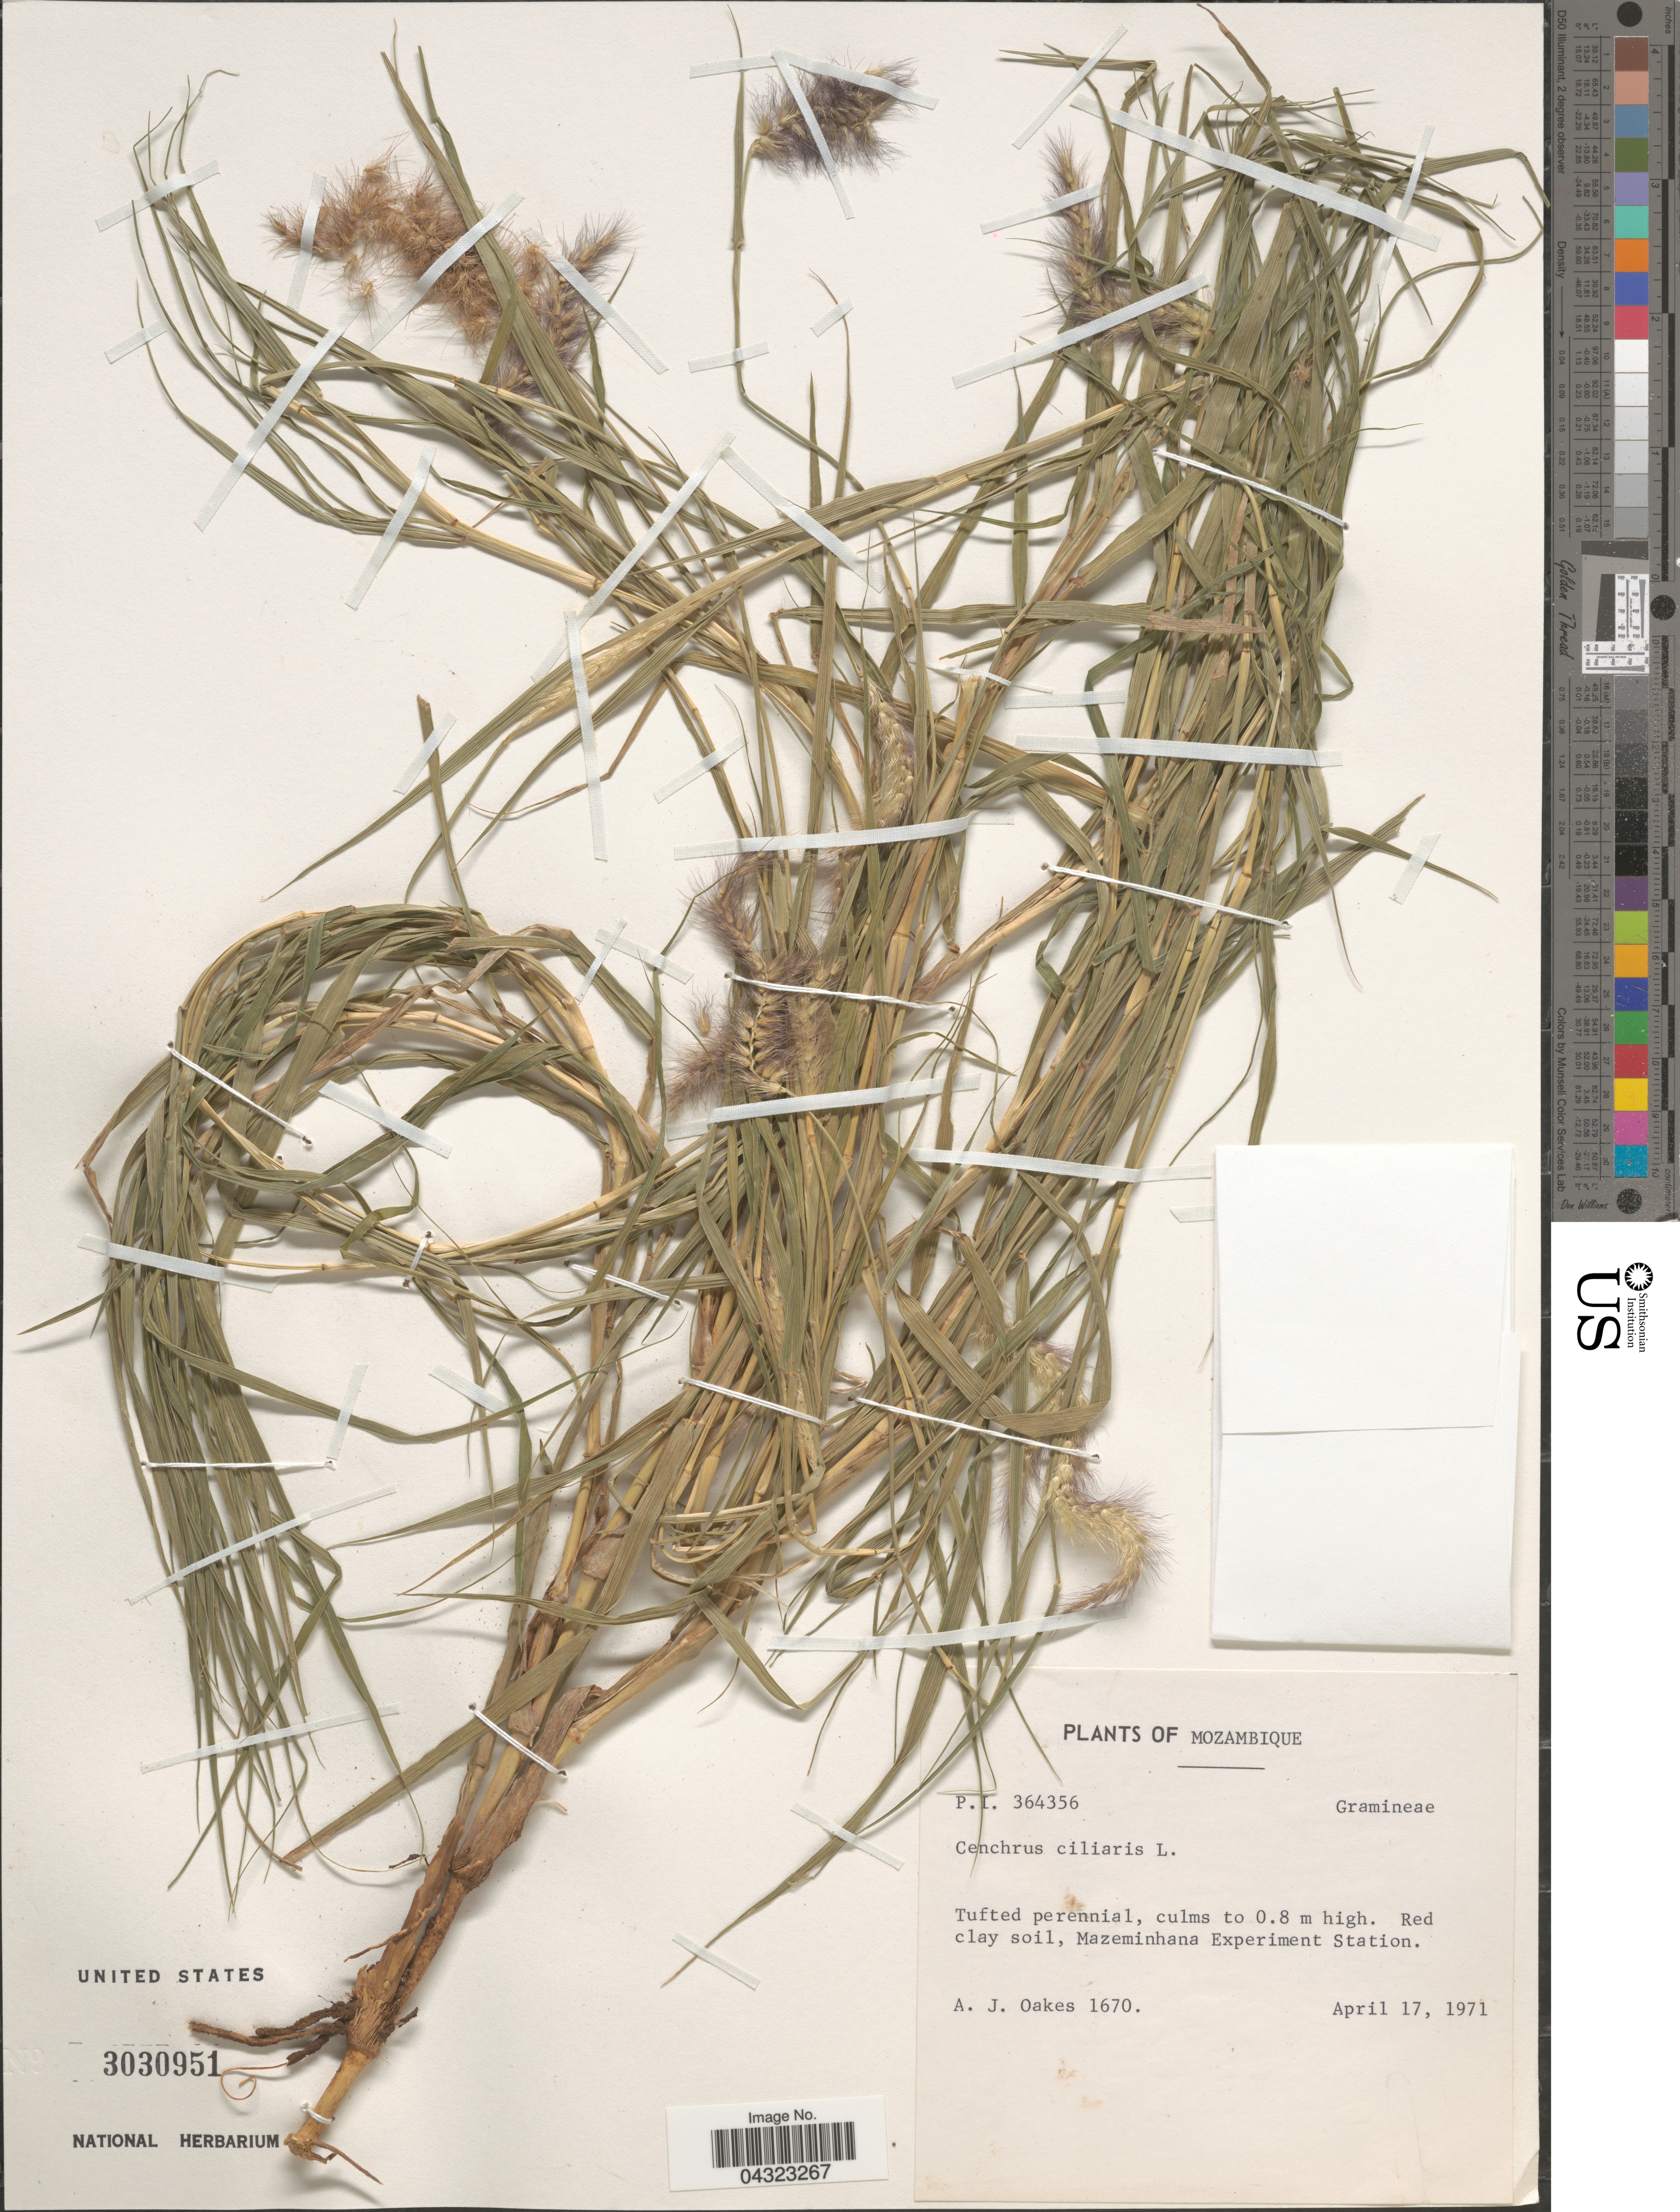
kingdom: Plantae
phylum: Tracheophyta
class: Liliopsida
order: Poales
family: Poaceae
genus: Cenchrus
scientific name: Cenchrus ciliaris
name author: L.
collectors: A. Oakes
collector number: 1670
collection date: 1971-04-17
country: Mozambique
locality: Red clay soil, Mazeminhana Experiment Station.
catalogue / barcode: US 3030951